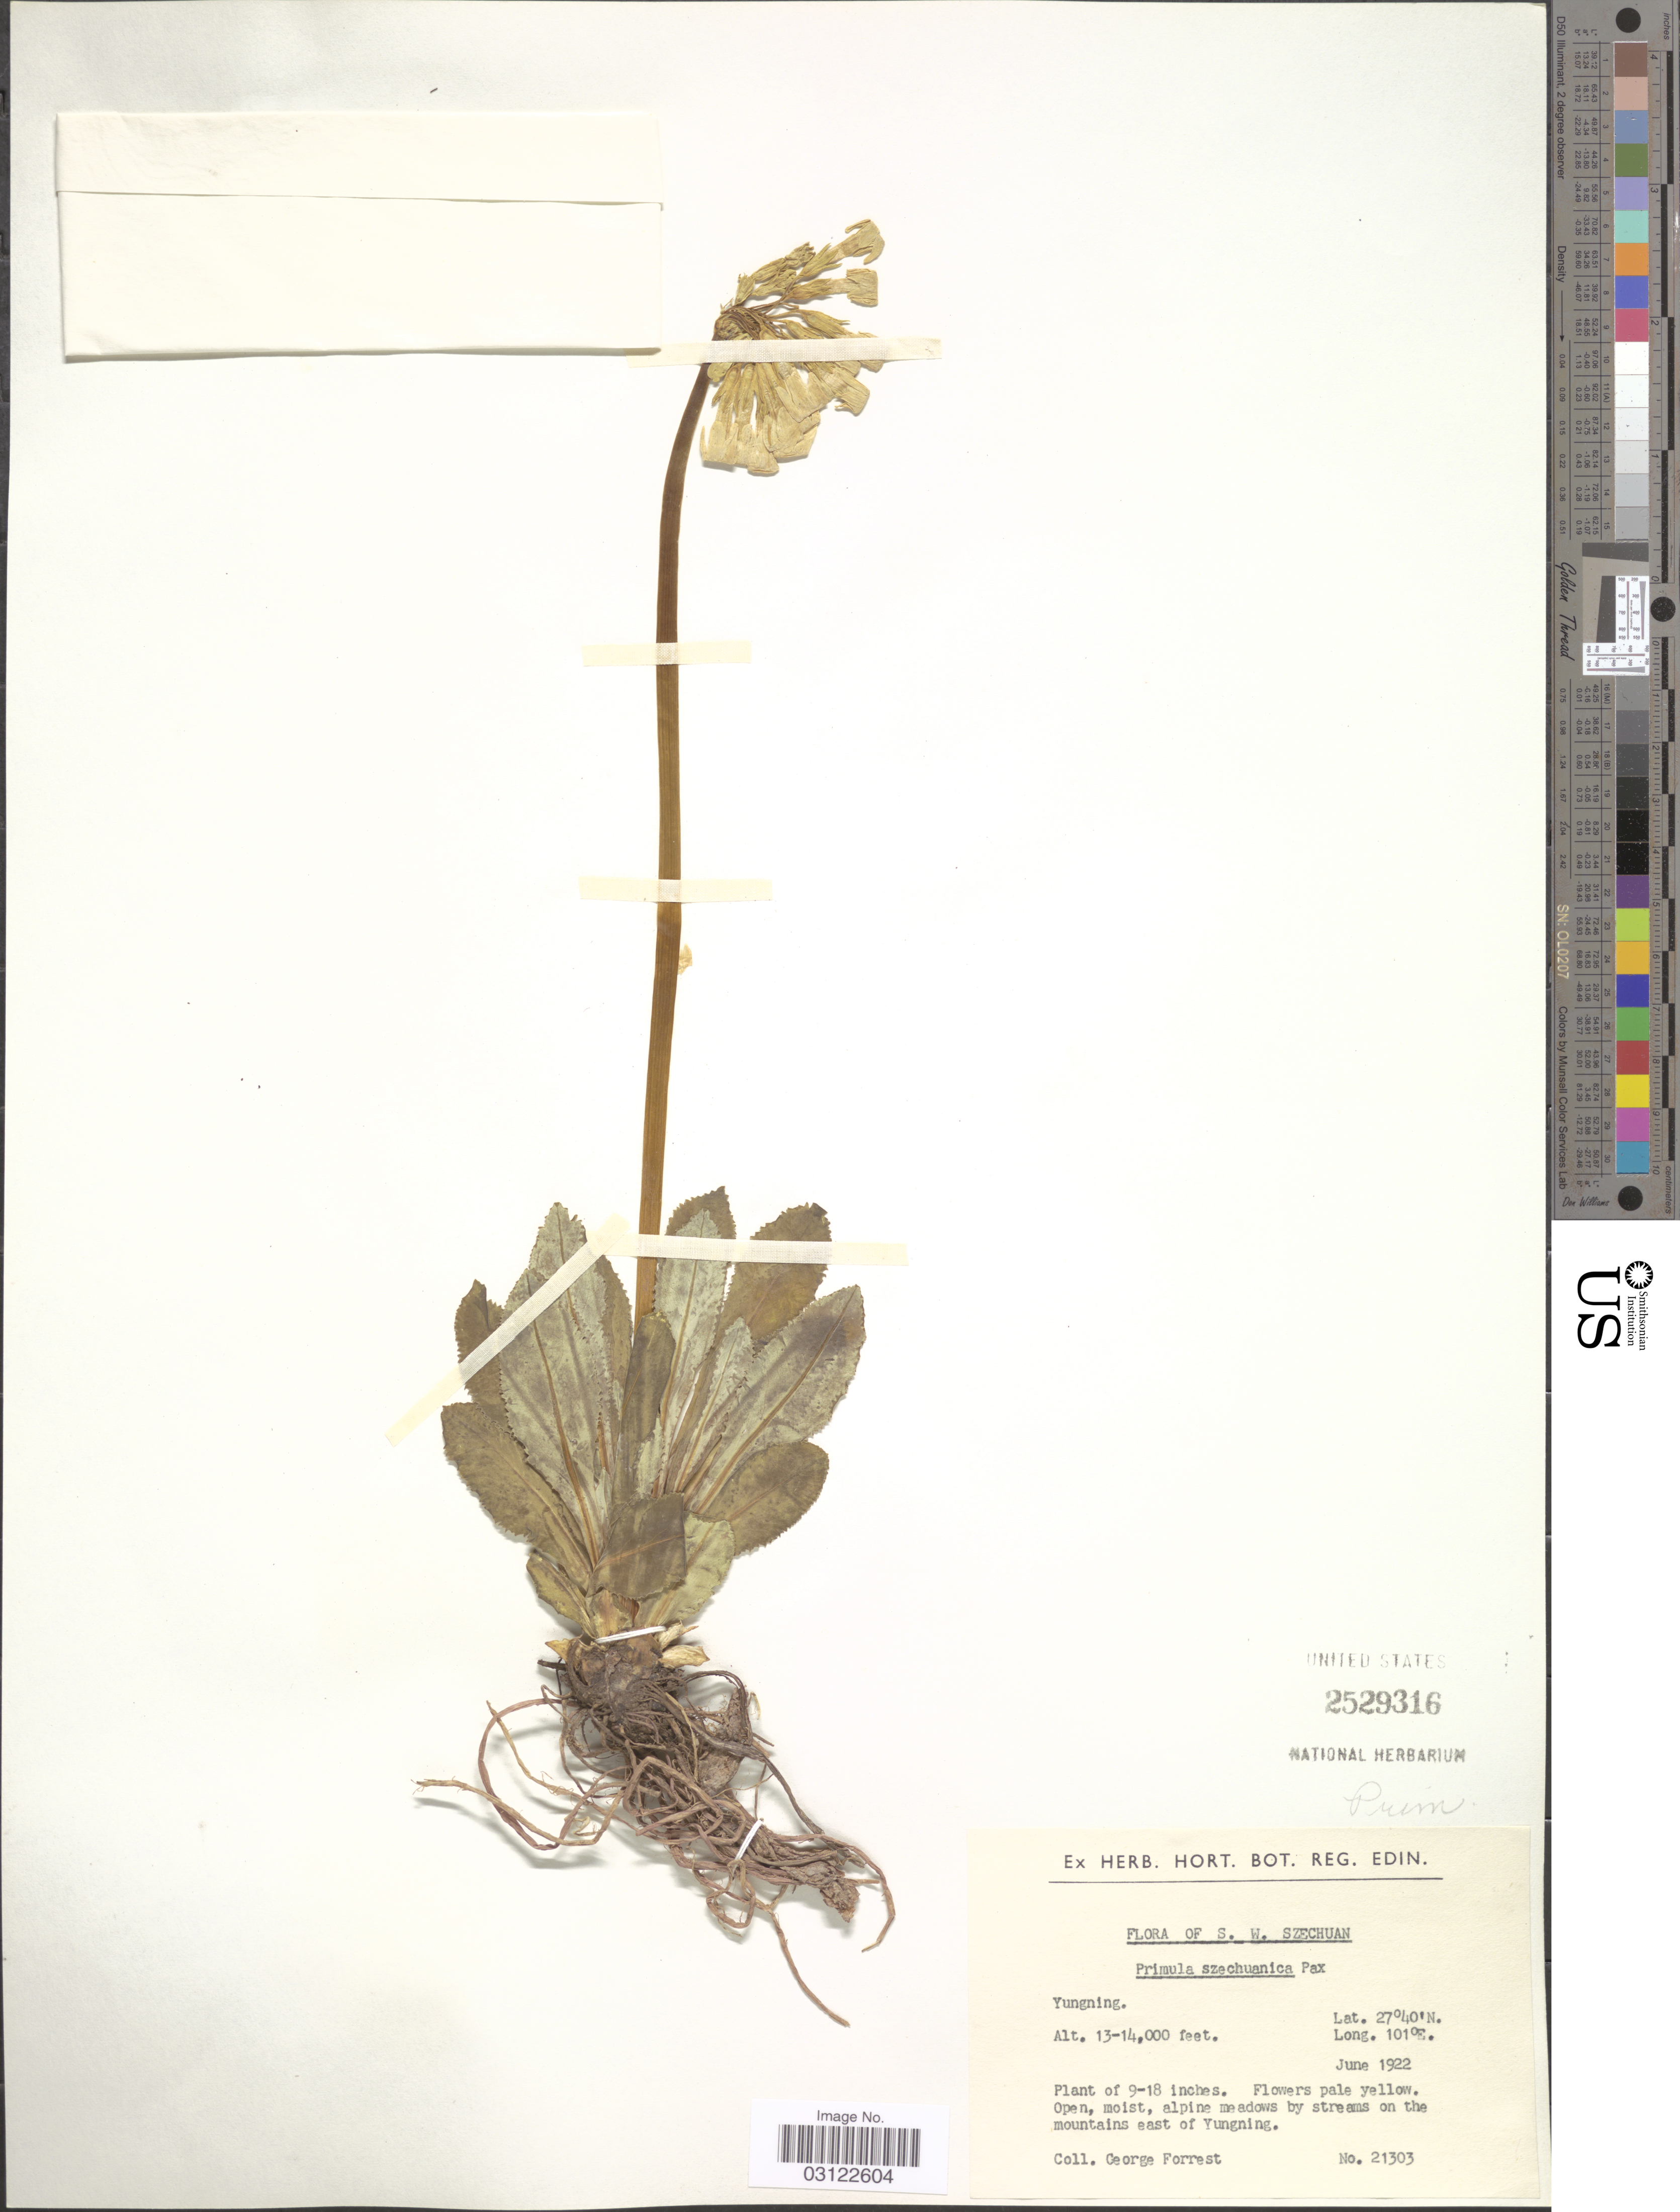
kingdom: Plantae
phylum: Tracheophyta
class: Magnoliopsida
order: Ericales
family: Primulaceae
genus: Primula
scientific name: Primula szechuanica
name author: Pax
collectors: G. Forrest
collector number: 21303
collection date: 1922-06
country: China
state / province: Sichuan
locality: S.W. Szechuan. Yungning. Open, moist, alpine meadows by streams on the mountains east of Yungning.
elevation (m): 3962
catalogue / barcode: US 2529316